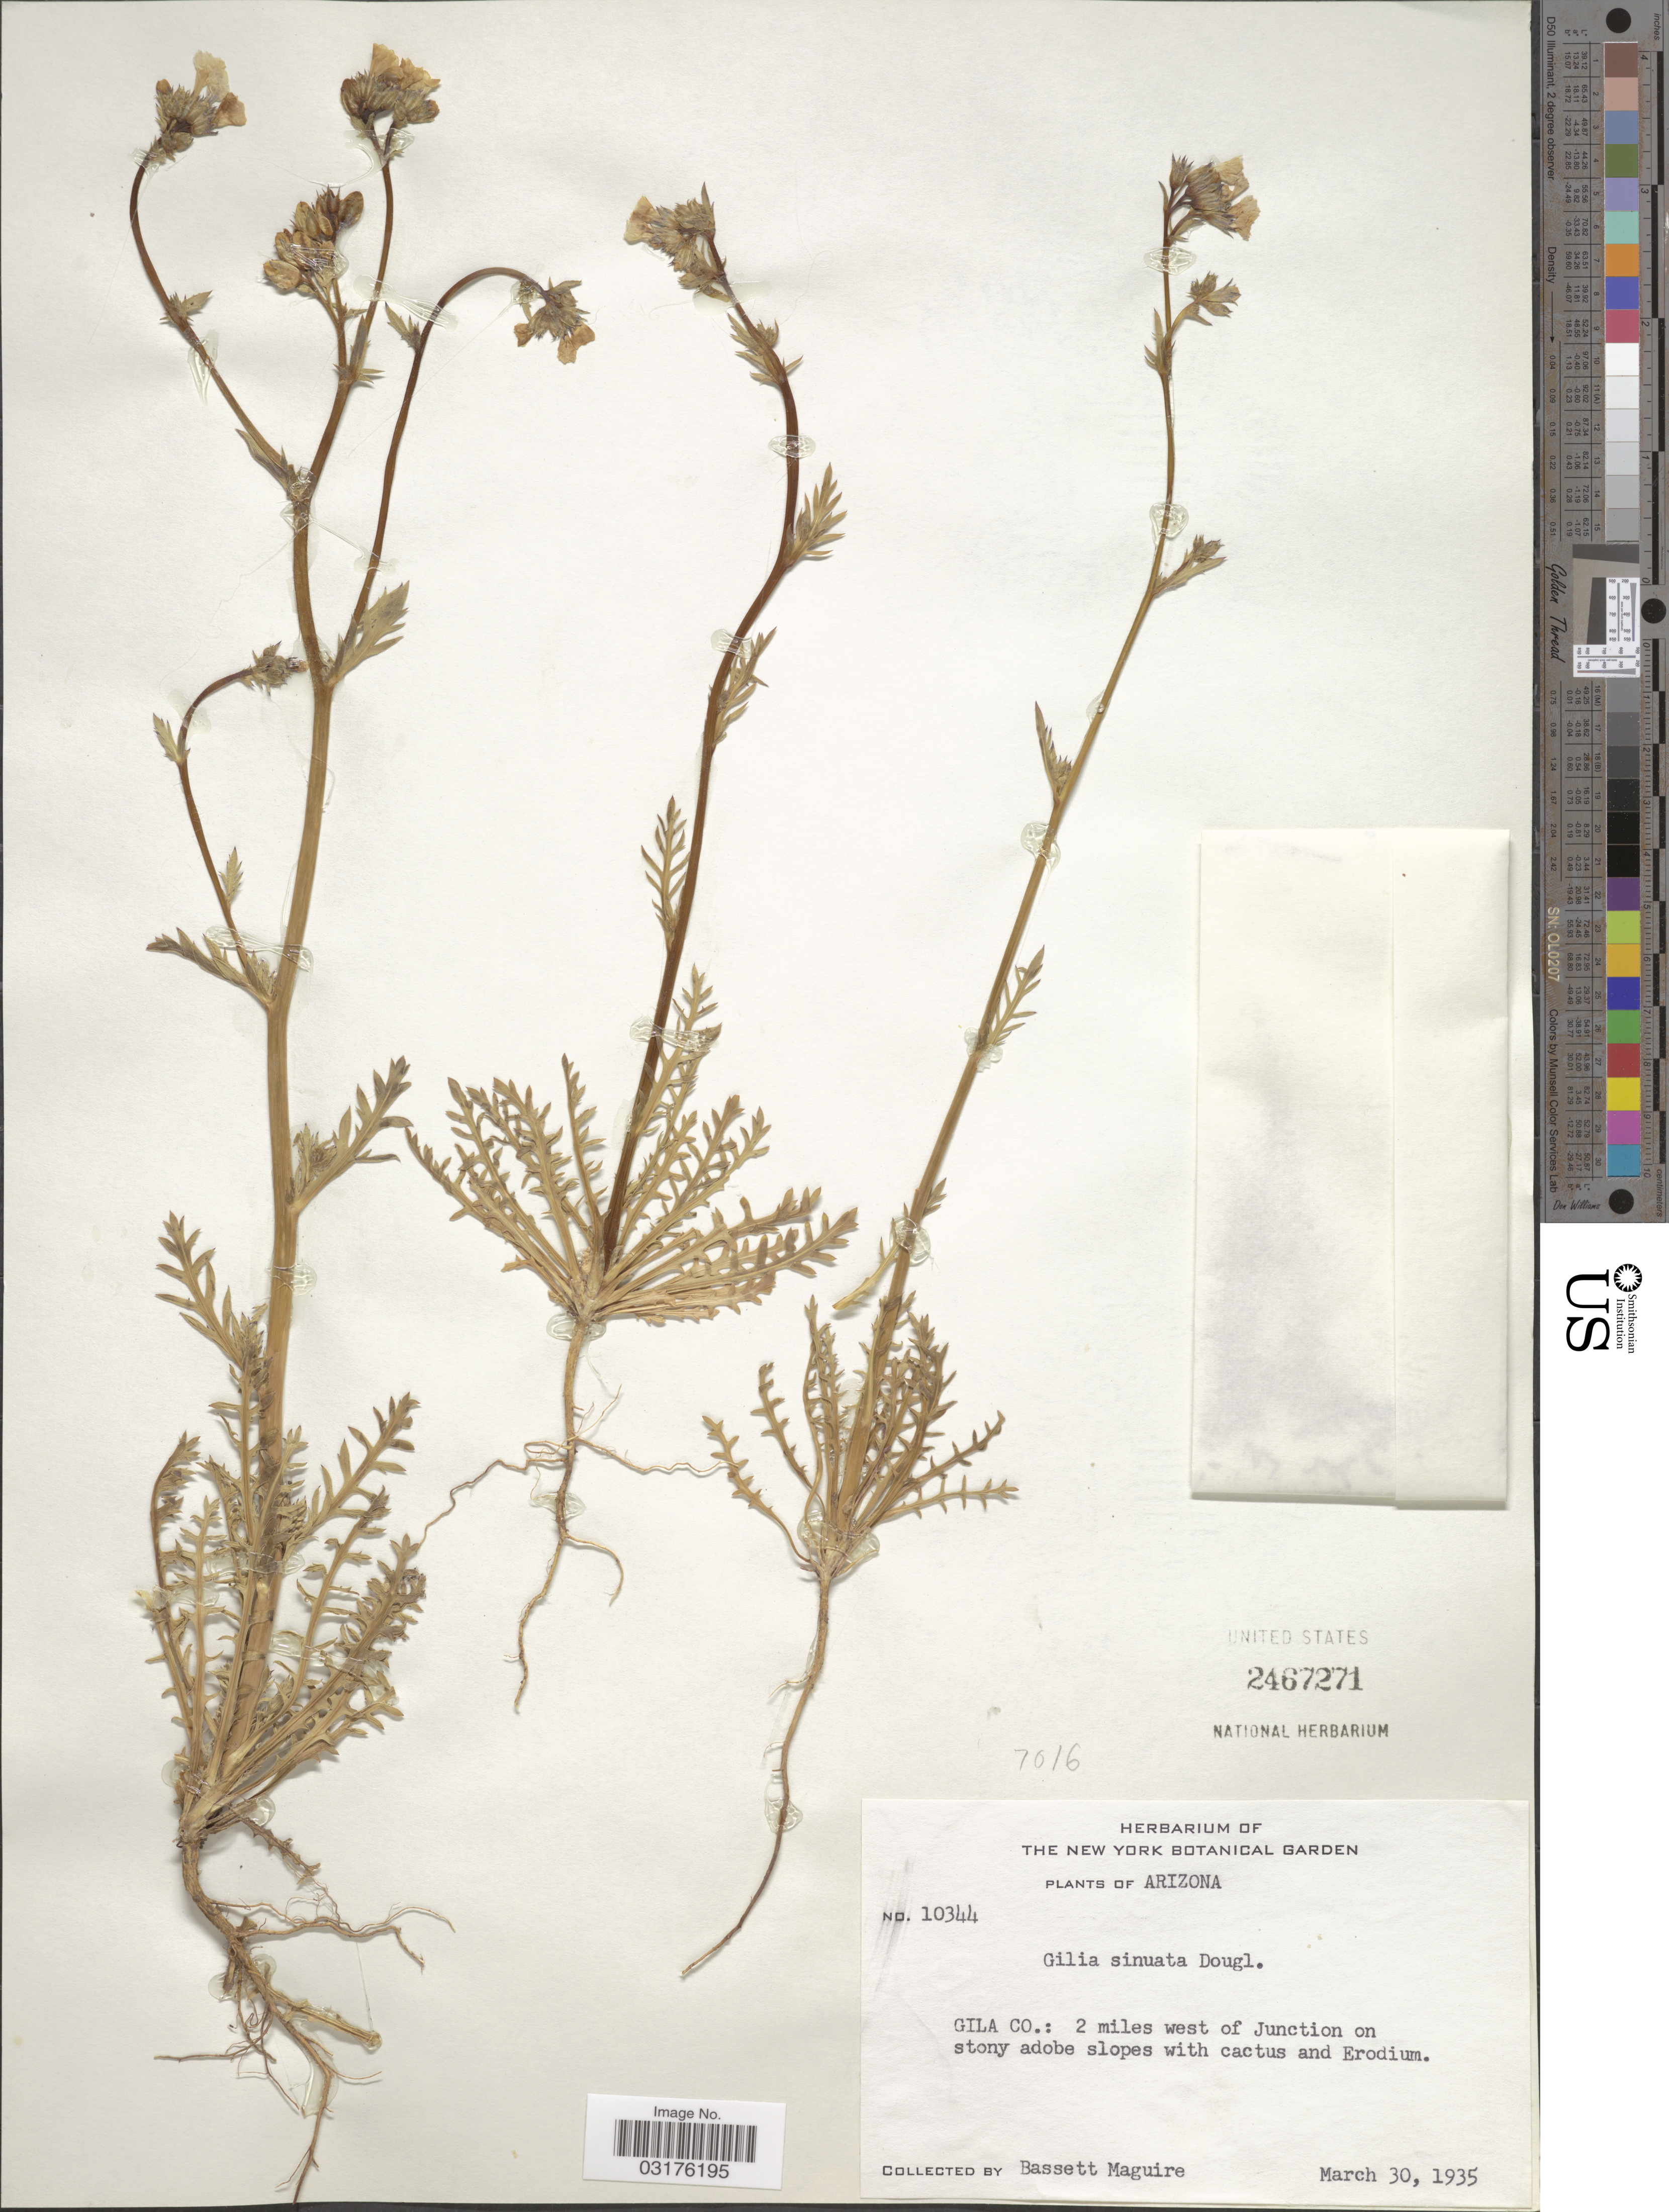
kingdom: Plantae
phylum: Tracheophyta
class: Magnoliopsida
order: Ericales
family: Polemoniaceae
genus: Gilia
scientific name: Gilia sinuata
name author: Douglas ex Benth.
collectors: B. Maguire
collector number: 10344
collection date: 1935-03-30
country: United States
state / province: Arizona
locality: Gila Co.: 2 miles west of Junction on stony adobe slopes.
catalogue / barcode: US 2467271